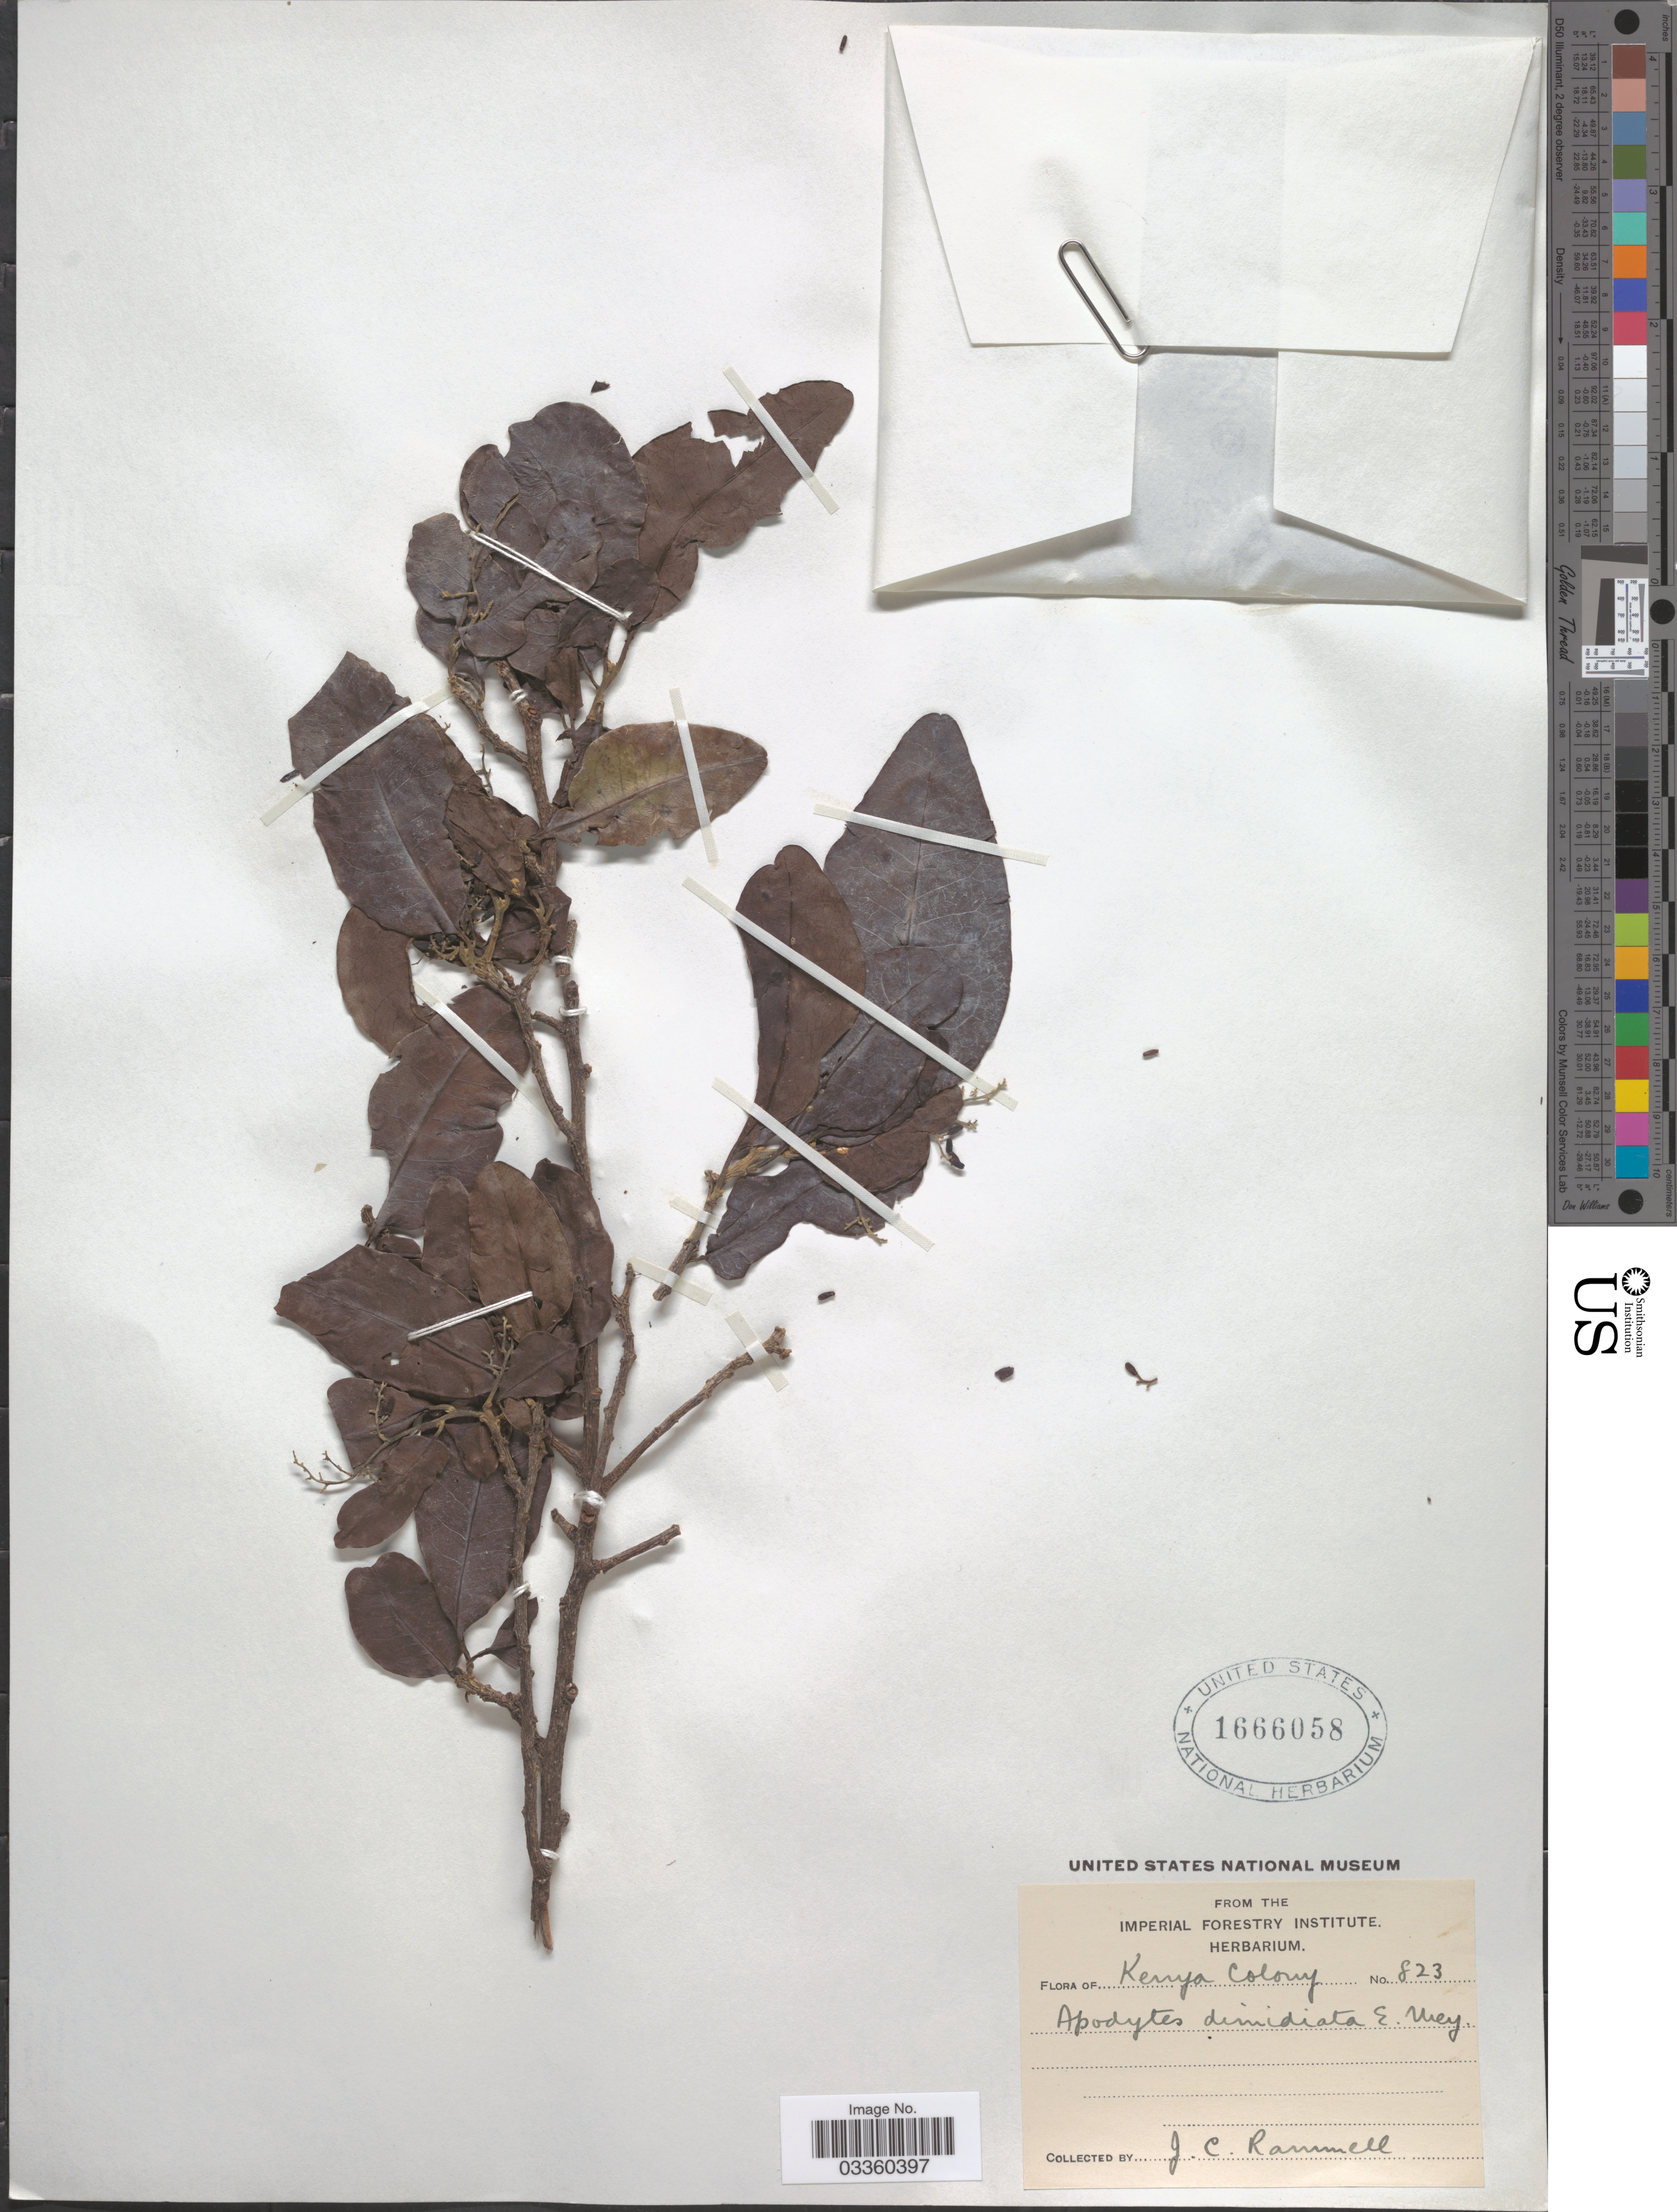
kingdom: Plantae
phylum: Tracheophyta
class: Magnoliopsida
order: Metteniusales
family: Metteniusaceae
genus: Apodytes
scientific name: Apodytes dimidiata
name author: E. Mey. ex Arn.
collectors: J. Rammell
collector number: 823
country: Kenya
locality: Kenya Colony.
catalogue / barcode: US 1666058